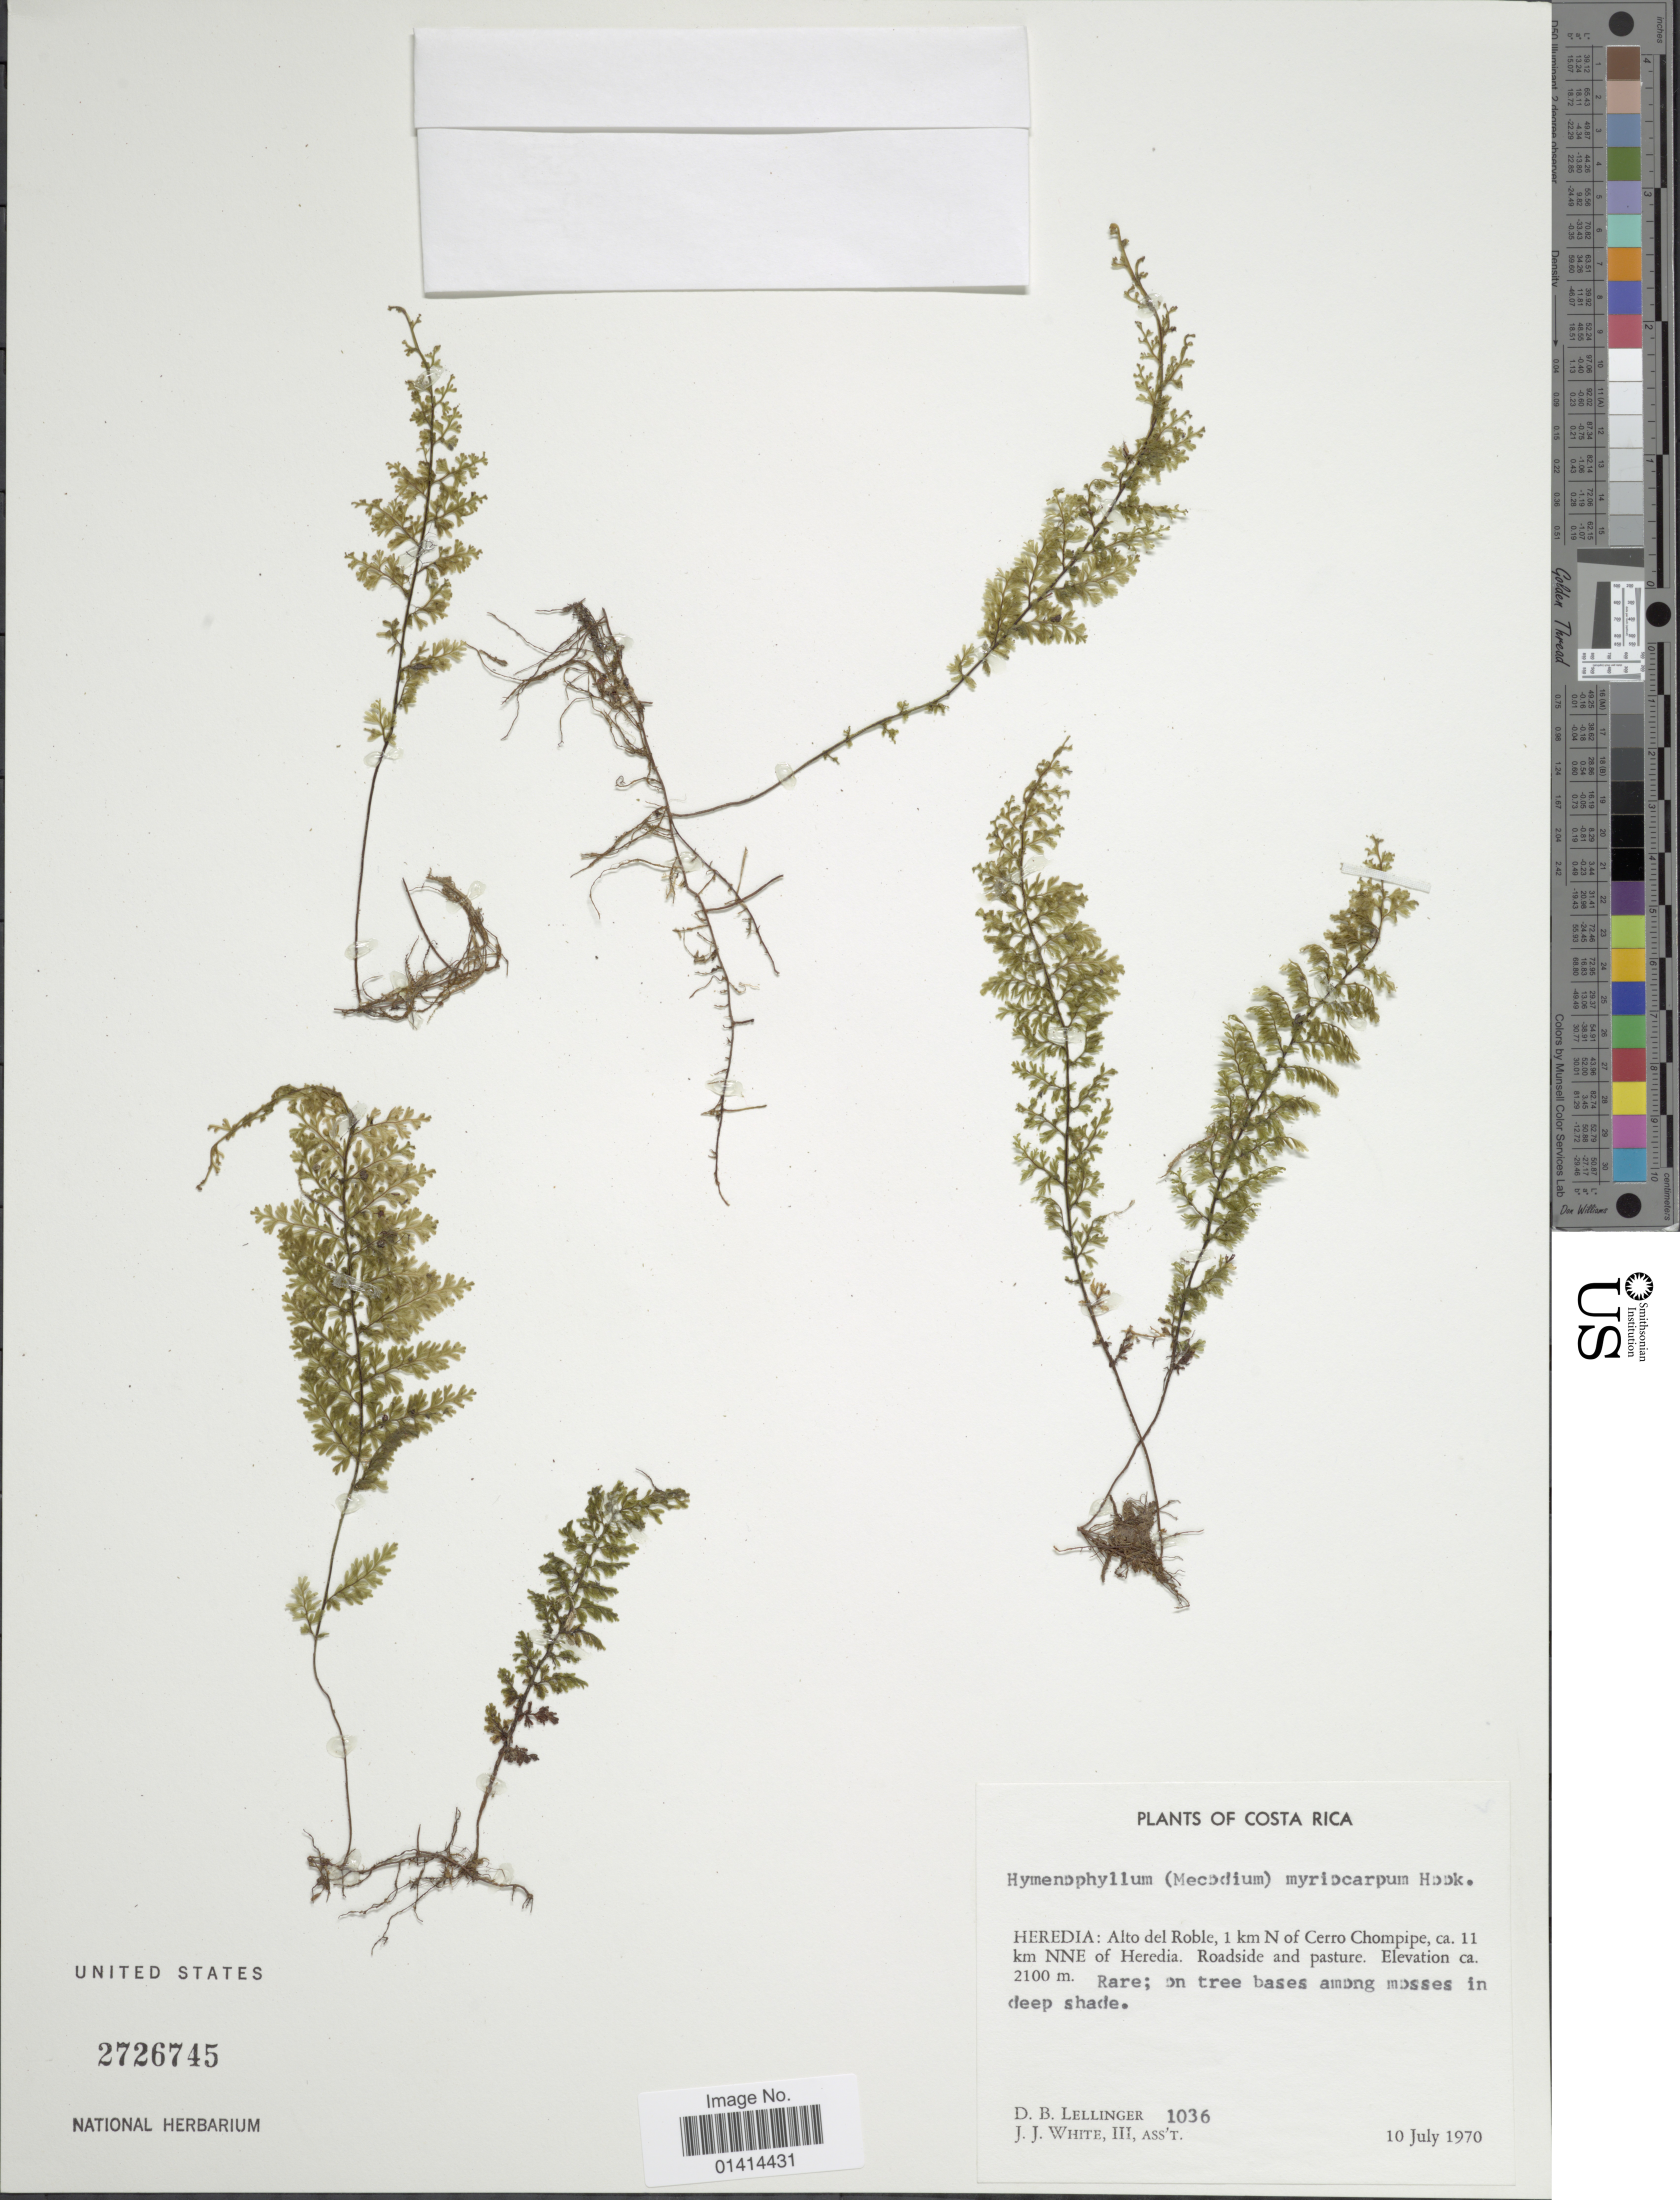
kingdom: Plantae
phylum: Tracheophyta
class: Polypodiopsida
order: Hymenophyllales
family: Hymenophyllaceae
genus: Hymenophyllum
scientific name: Hymenophyllum myriocarpum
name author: Hook.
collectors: D. B. Lellinger & J. J. White III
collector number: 1036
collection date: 1970-07-10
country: Costa Rica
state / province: Heredia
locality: Alto del Roble, 1 km N of cerro Chompipe, ca 11 km NNE of Heredia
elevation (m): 2100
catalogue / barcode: US 2726745